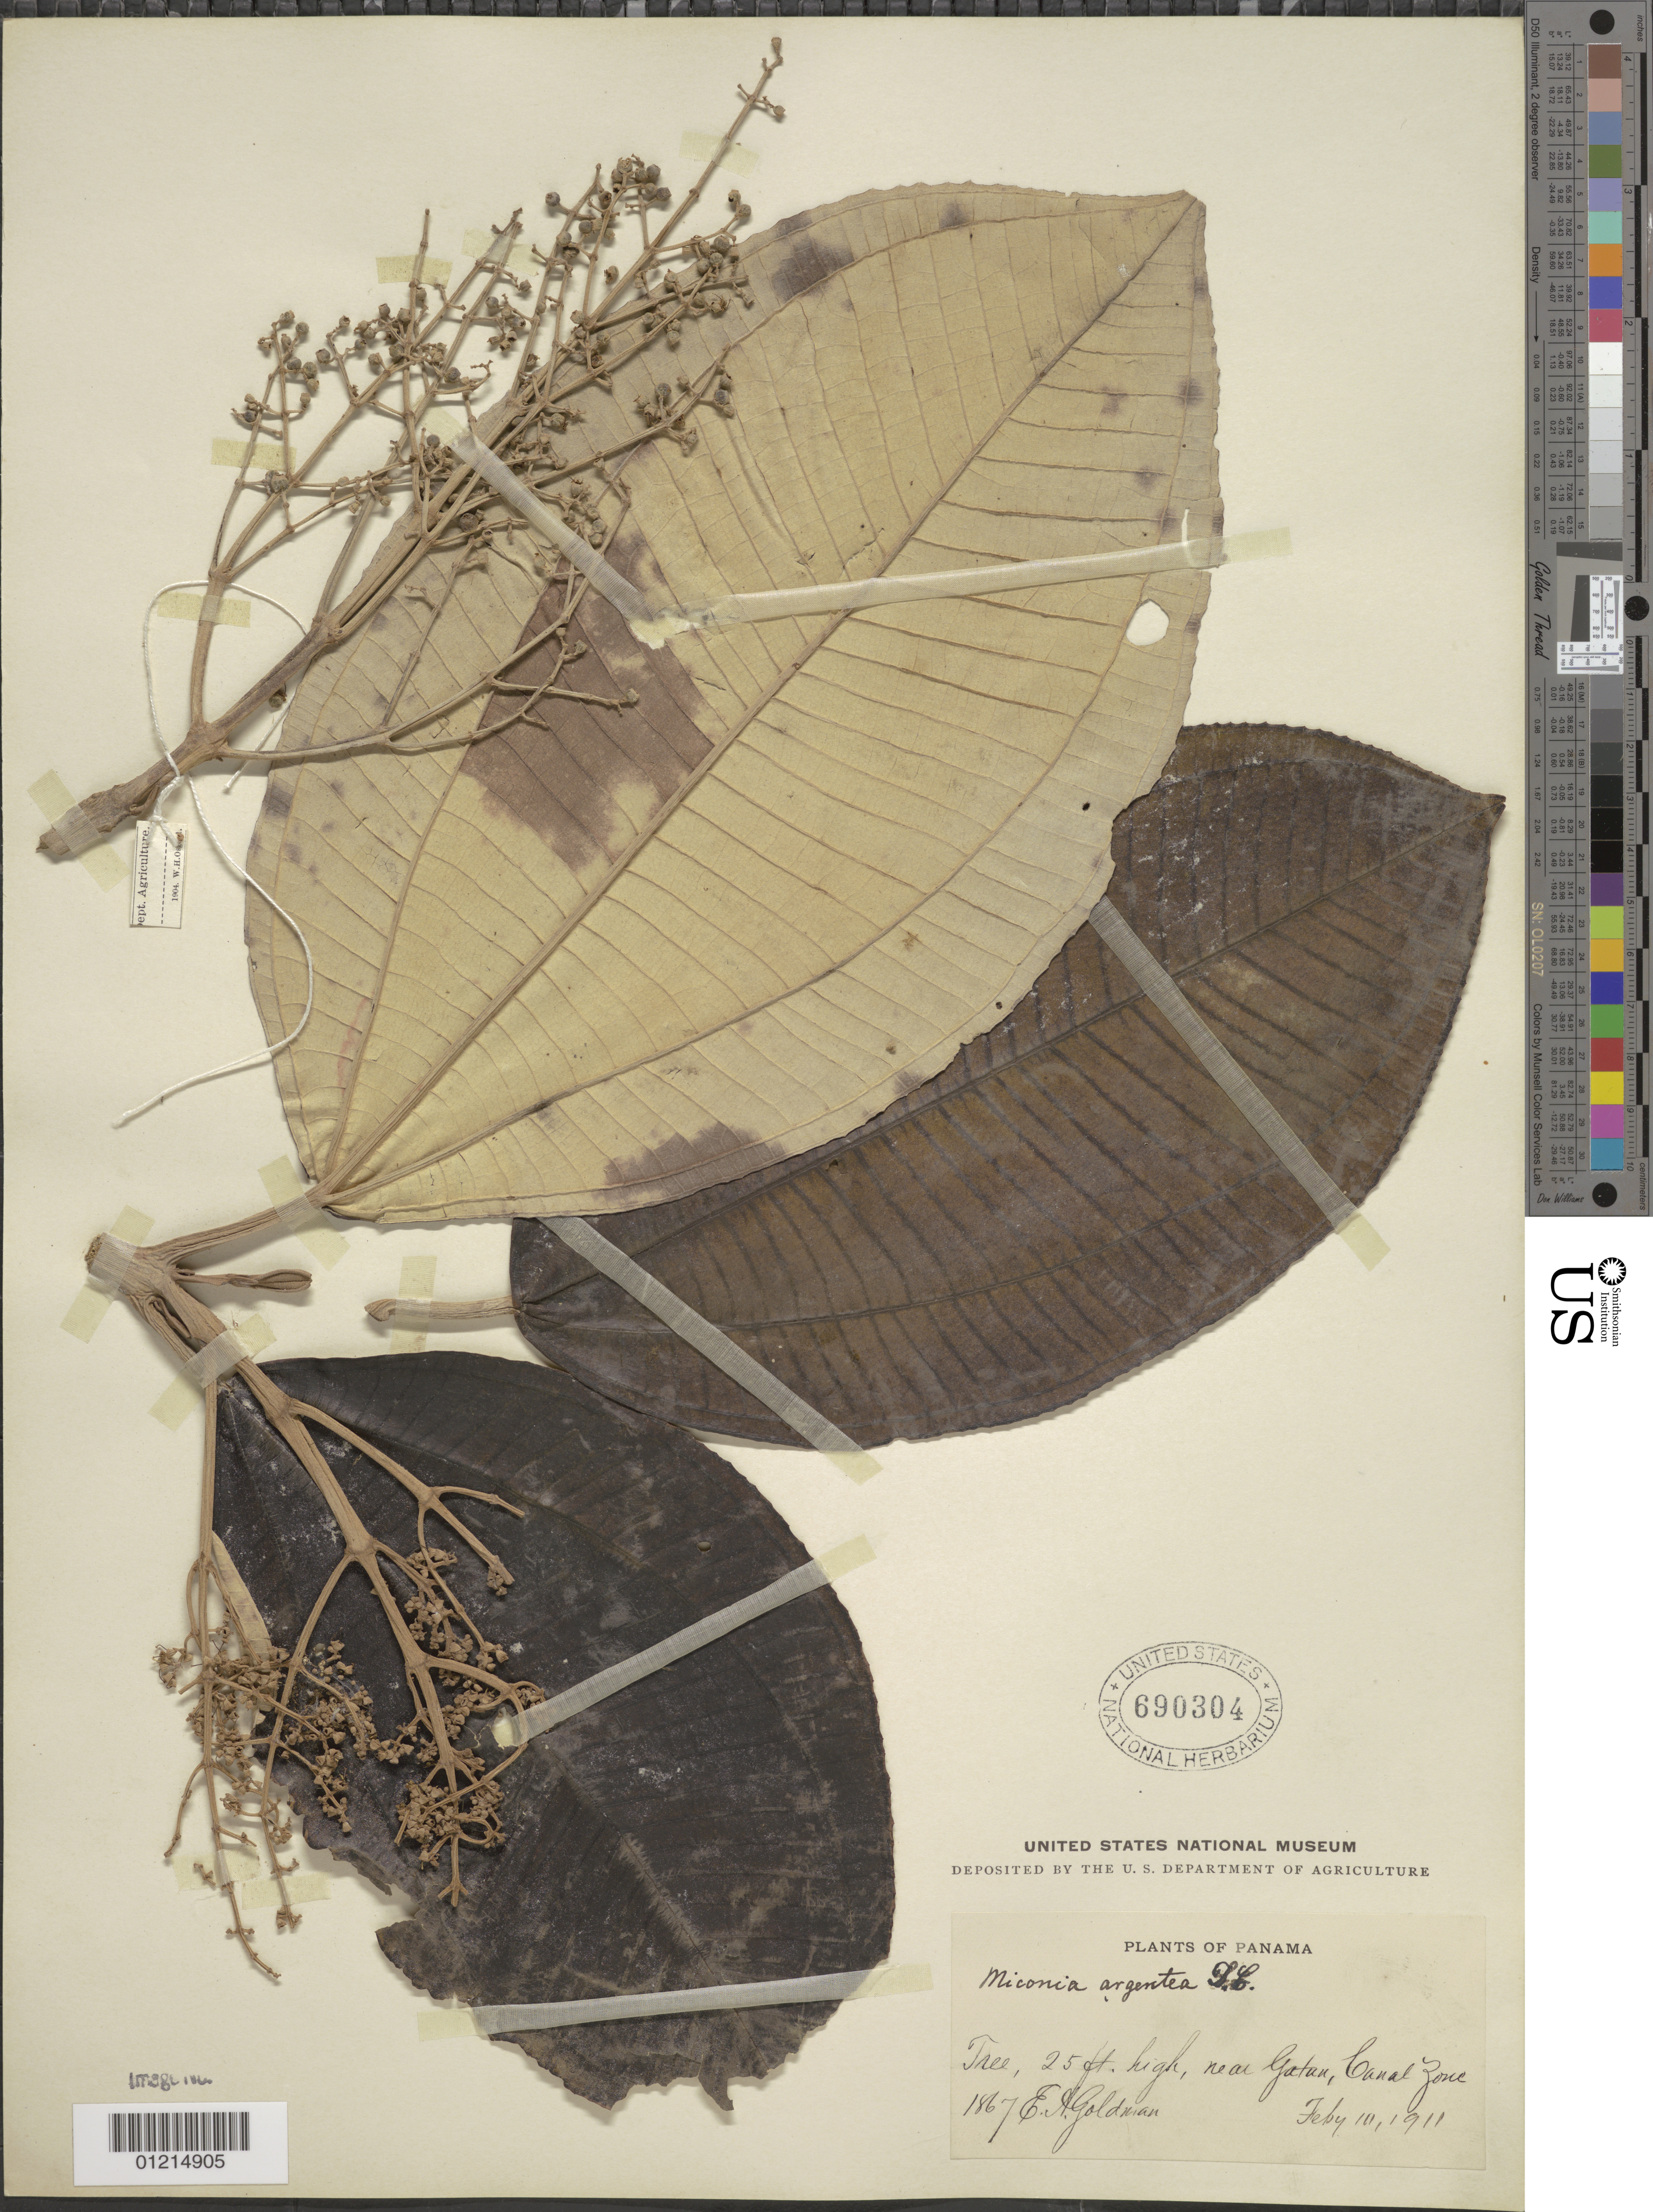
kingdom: Plantae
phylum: Tracheophyta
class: Magnoliopsida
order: Myrtales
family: Melastomataceae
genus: Miconia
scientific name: Miconia argentea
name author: (Sw.) DC.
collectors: E. A. Goldman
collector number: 1867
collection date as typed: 10 Feb 1911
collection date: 1911-02-10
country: Panama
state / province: Colón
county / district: Canal Zone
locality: Gatun.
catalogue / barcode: US 690304